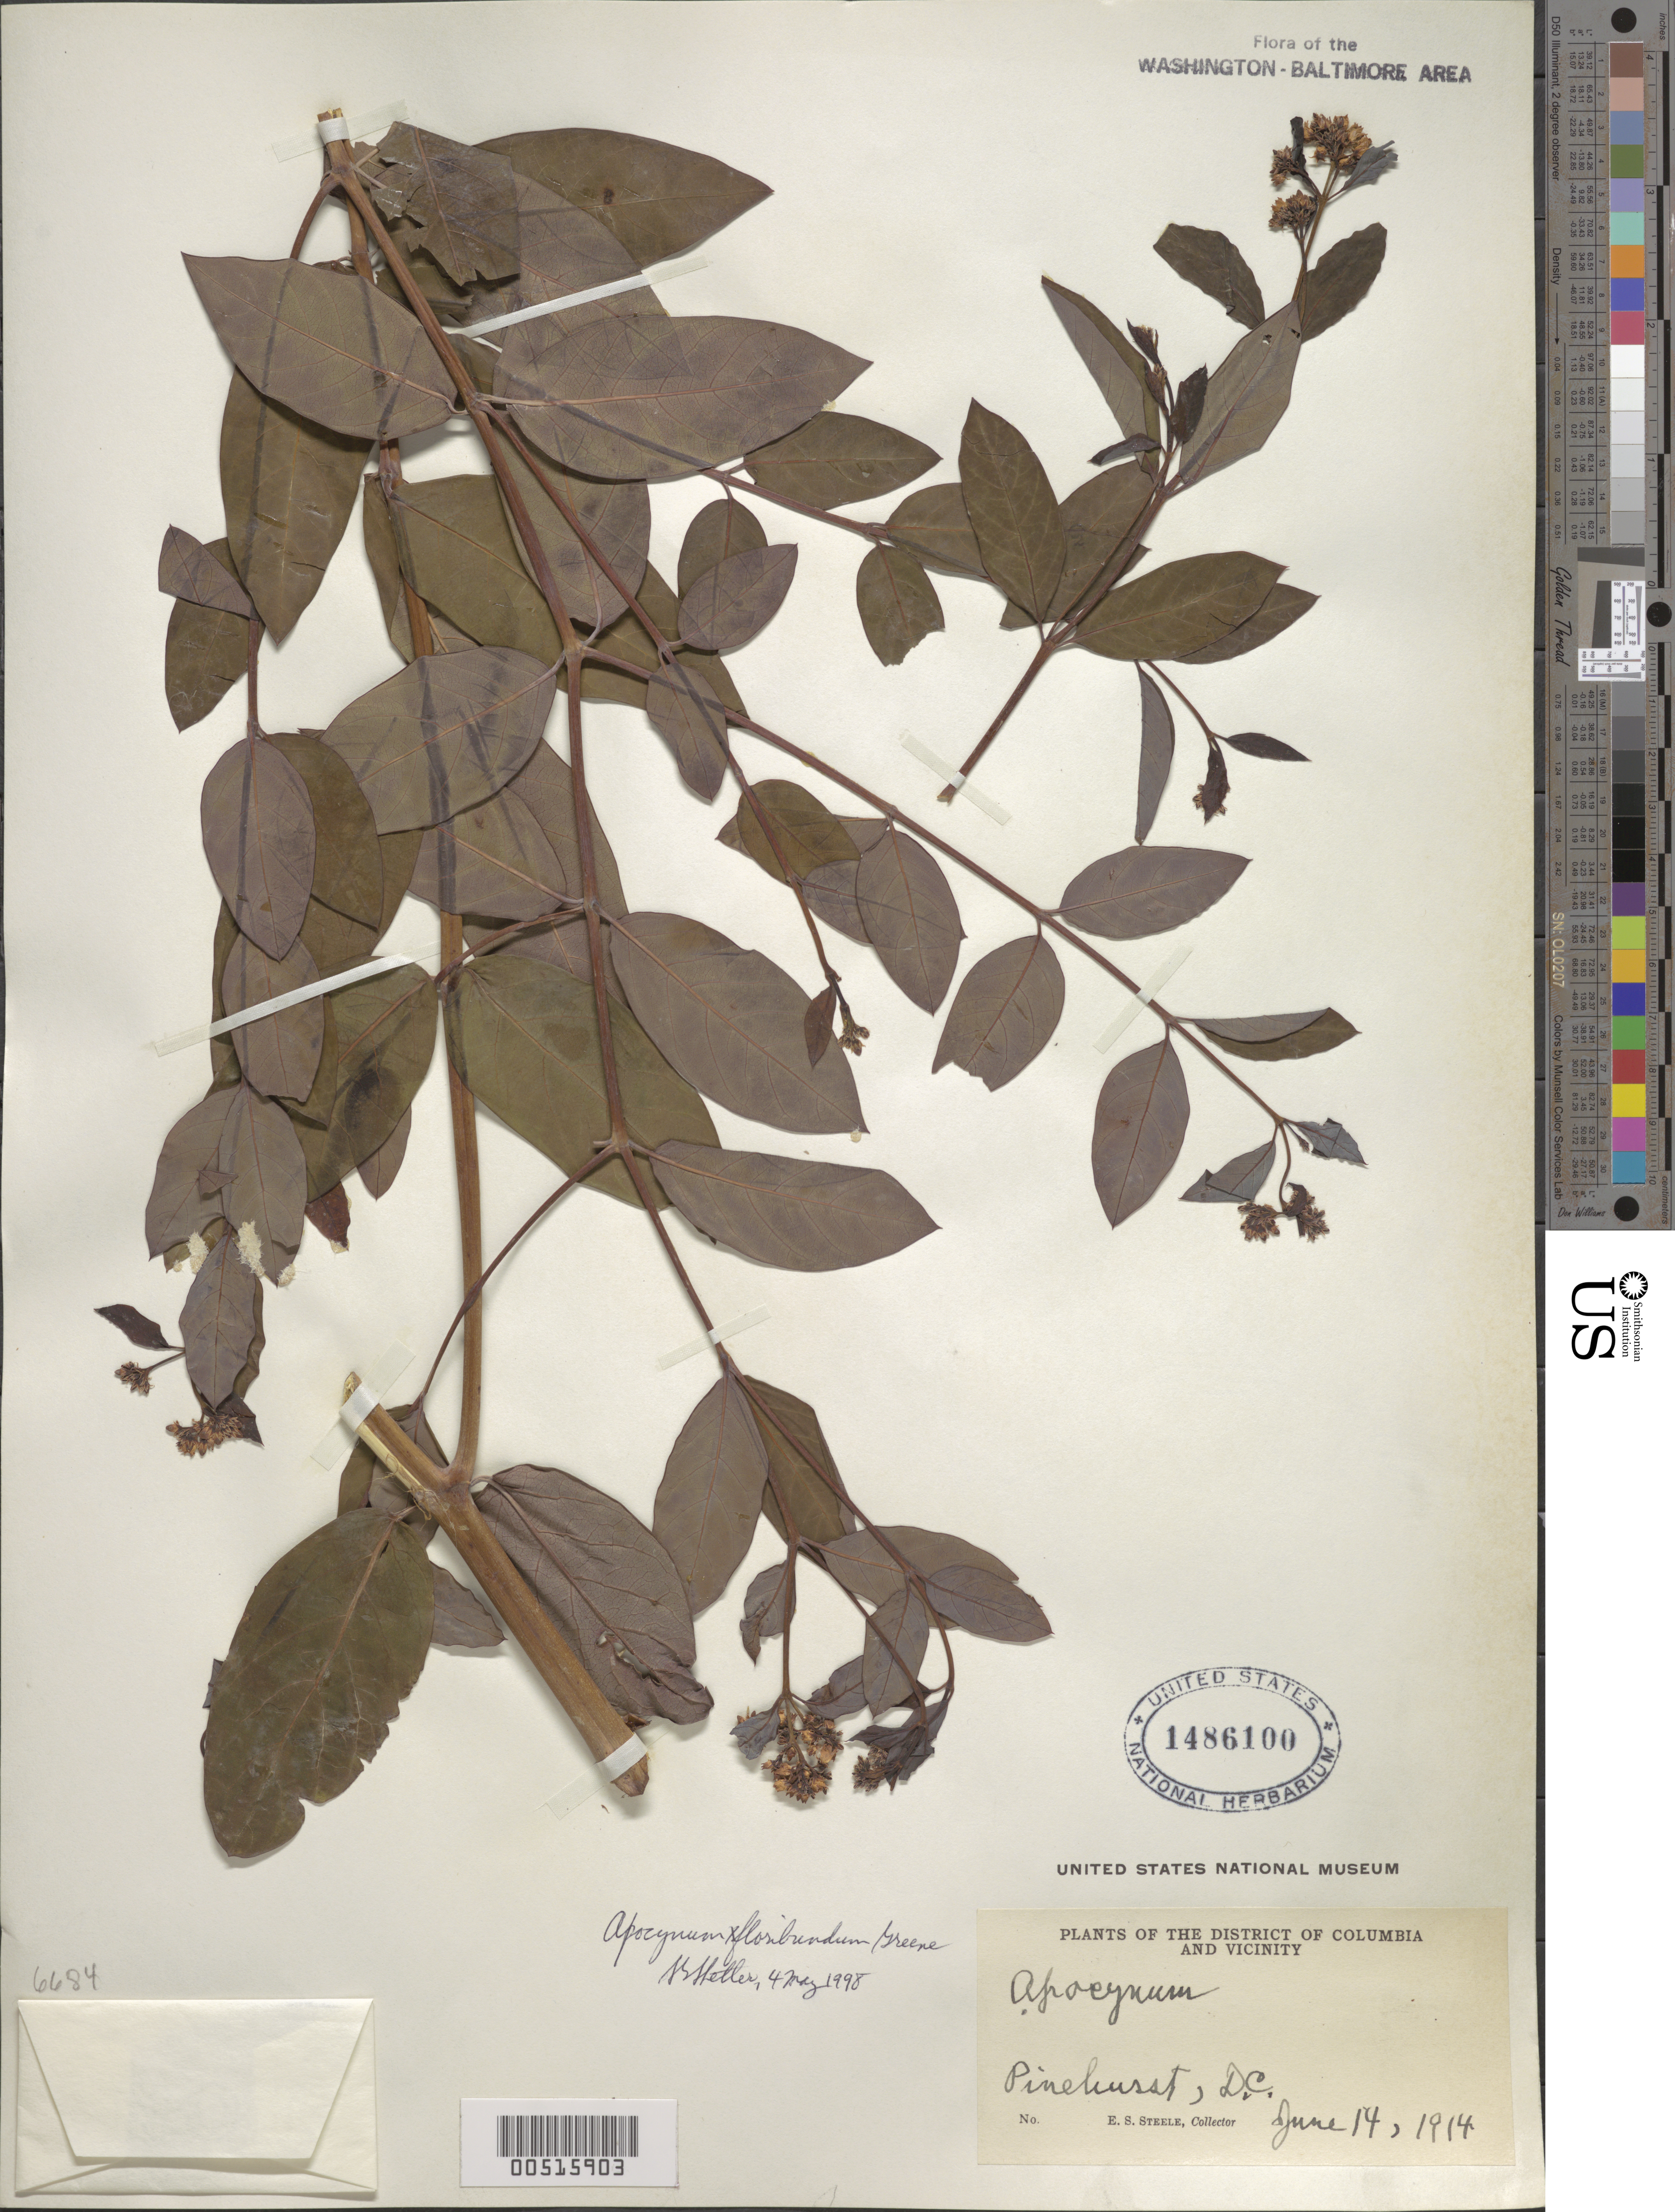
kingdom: Plantae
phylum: Tracheophyta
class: Magnoliopsida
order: Gentianales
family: Apocynaceae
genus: Apocynum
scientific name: Apocynum x floribundum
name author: Greene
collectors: E. Steele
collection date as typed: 14 Jun 1914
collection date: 1914-06-14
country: United States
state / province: District of Columbia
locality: Pinehurst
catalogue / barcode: US 1486100